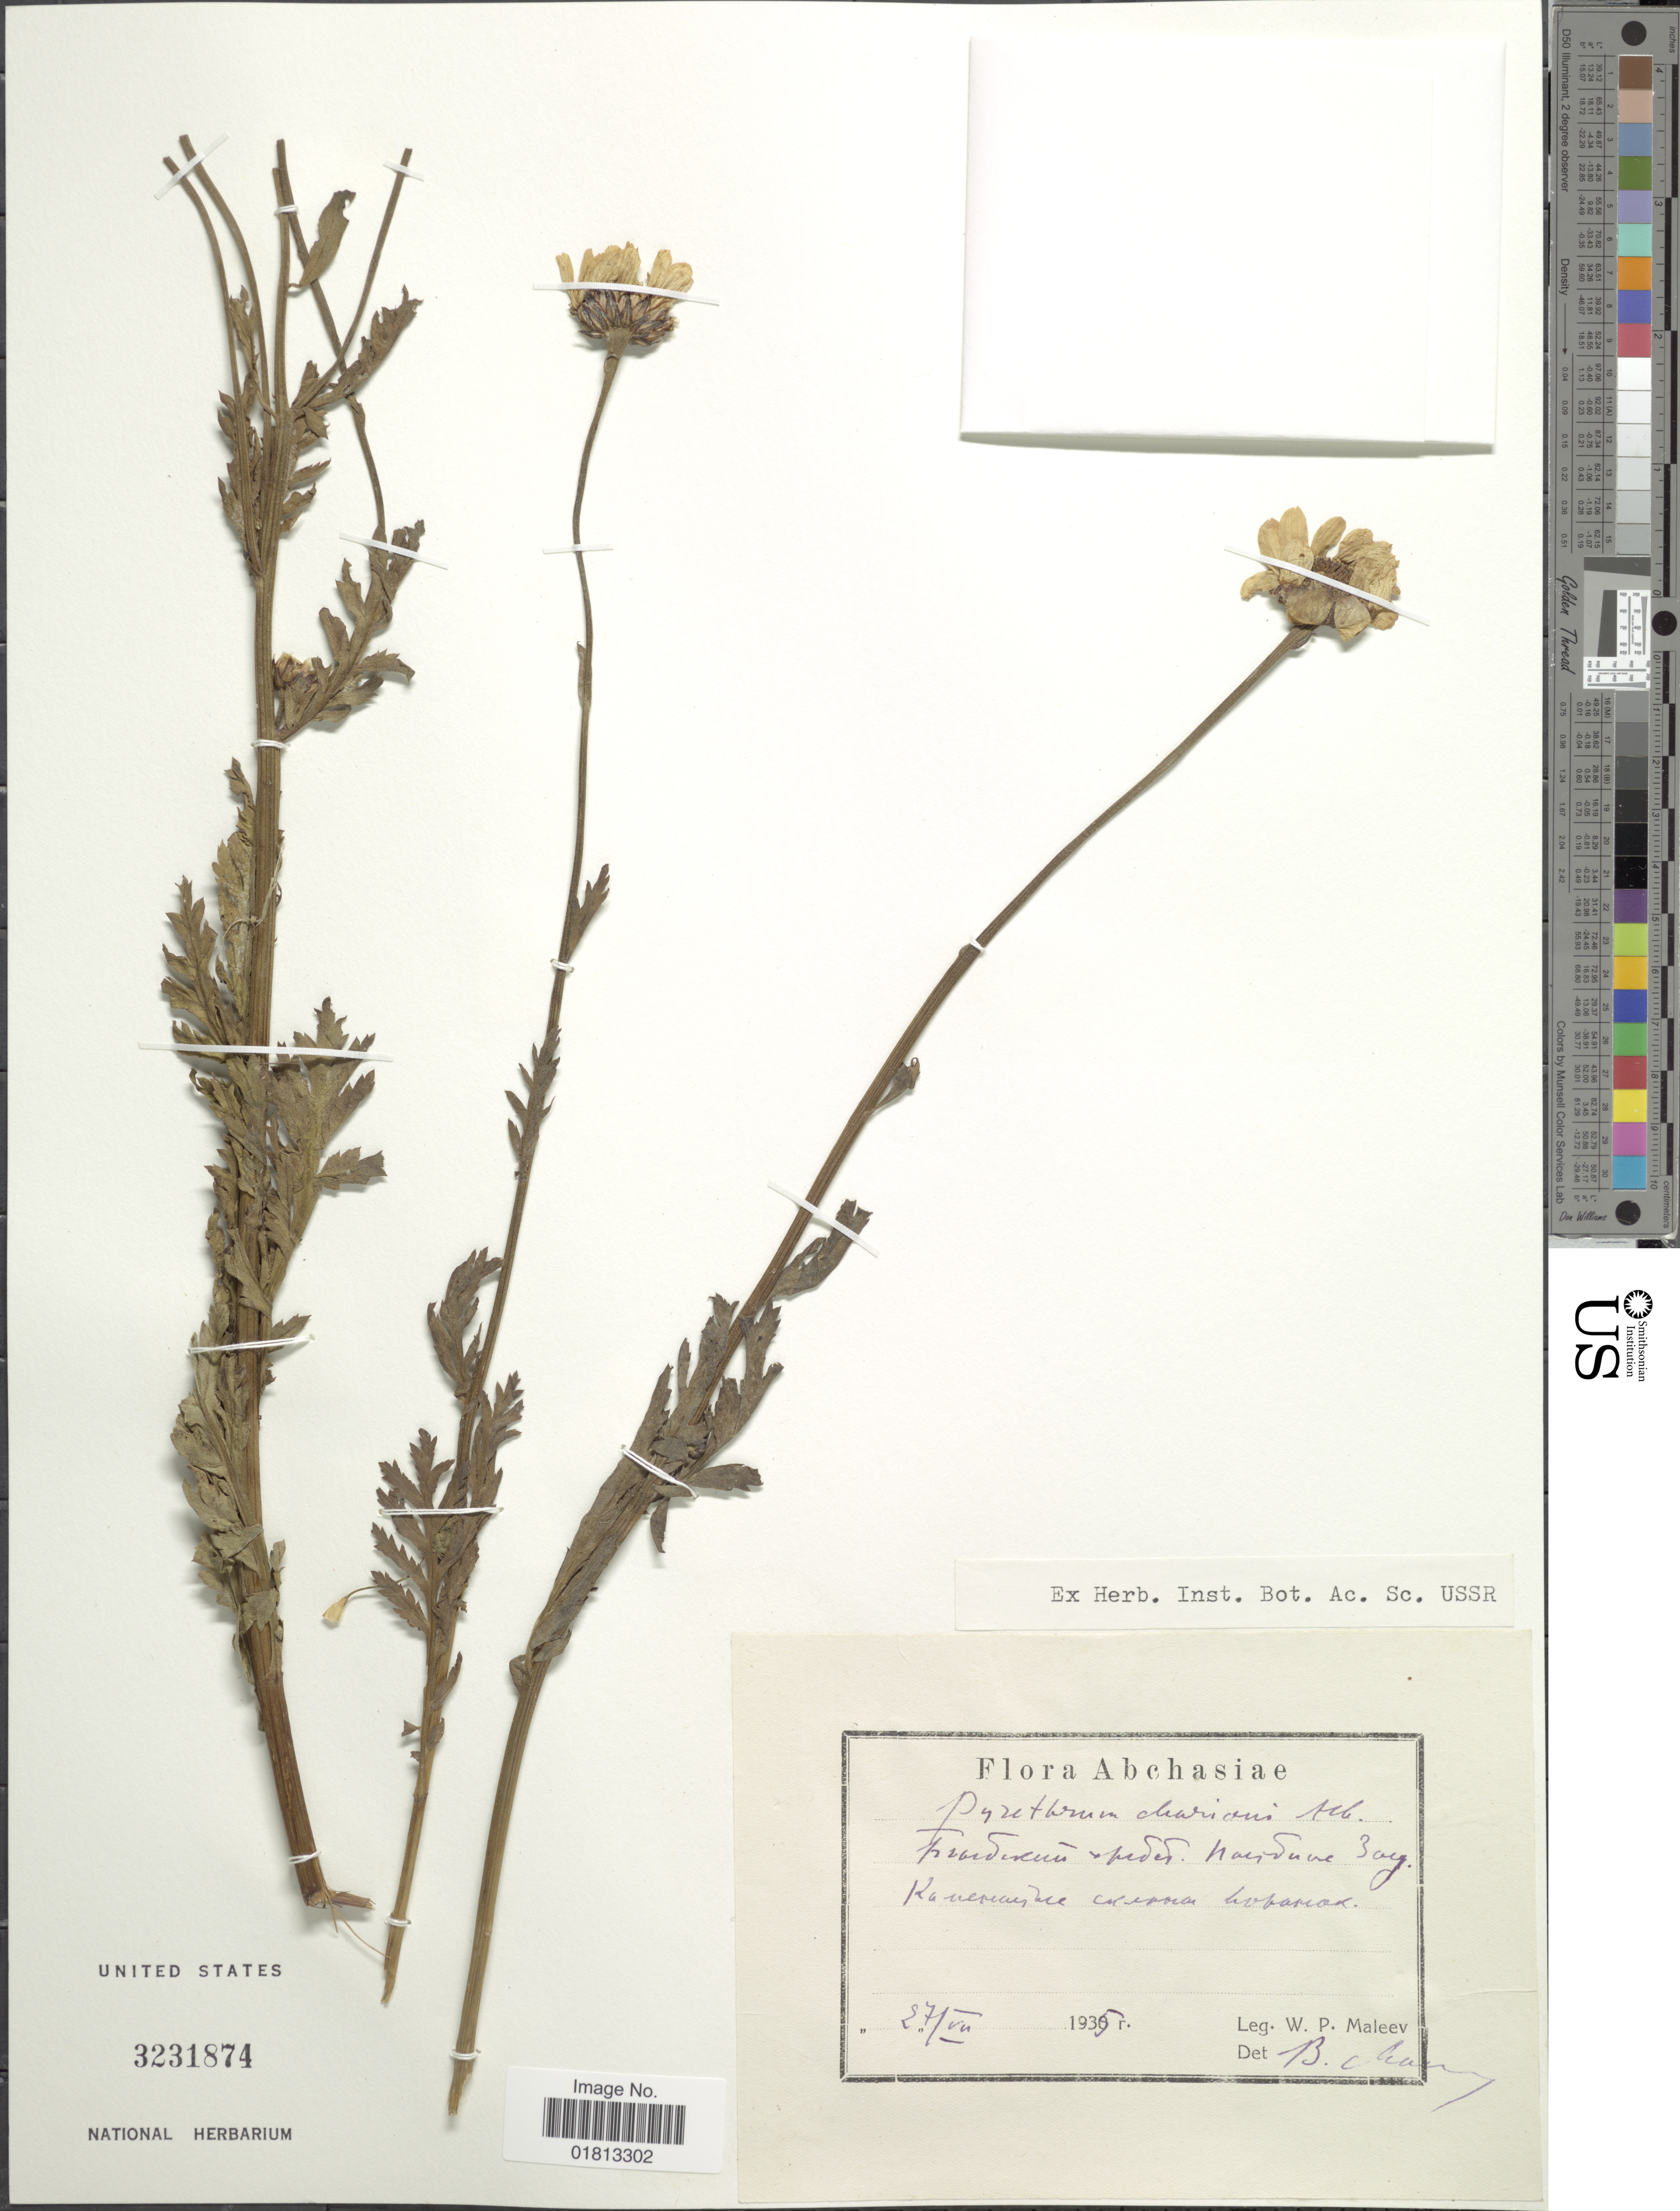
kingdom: Plantae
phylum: Tracheophyta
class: Magnoliopsida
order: Asterales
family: Asteraceae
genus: Tanacetum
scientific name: Tanacetum marionii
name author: (Albov) K. Bremer & Humphries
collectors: W. Maleev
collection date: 1935-07-27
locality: Abchasiae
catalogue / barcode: US 3231874